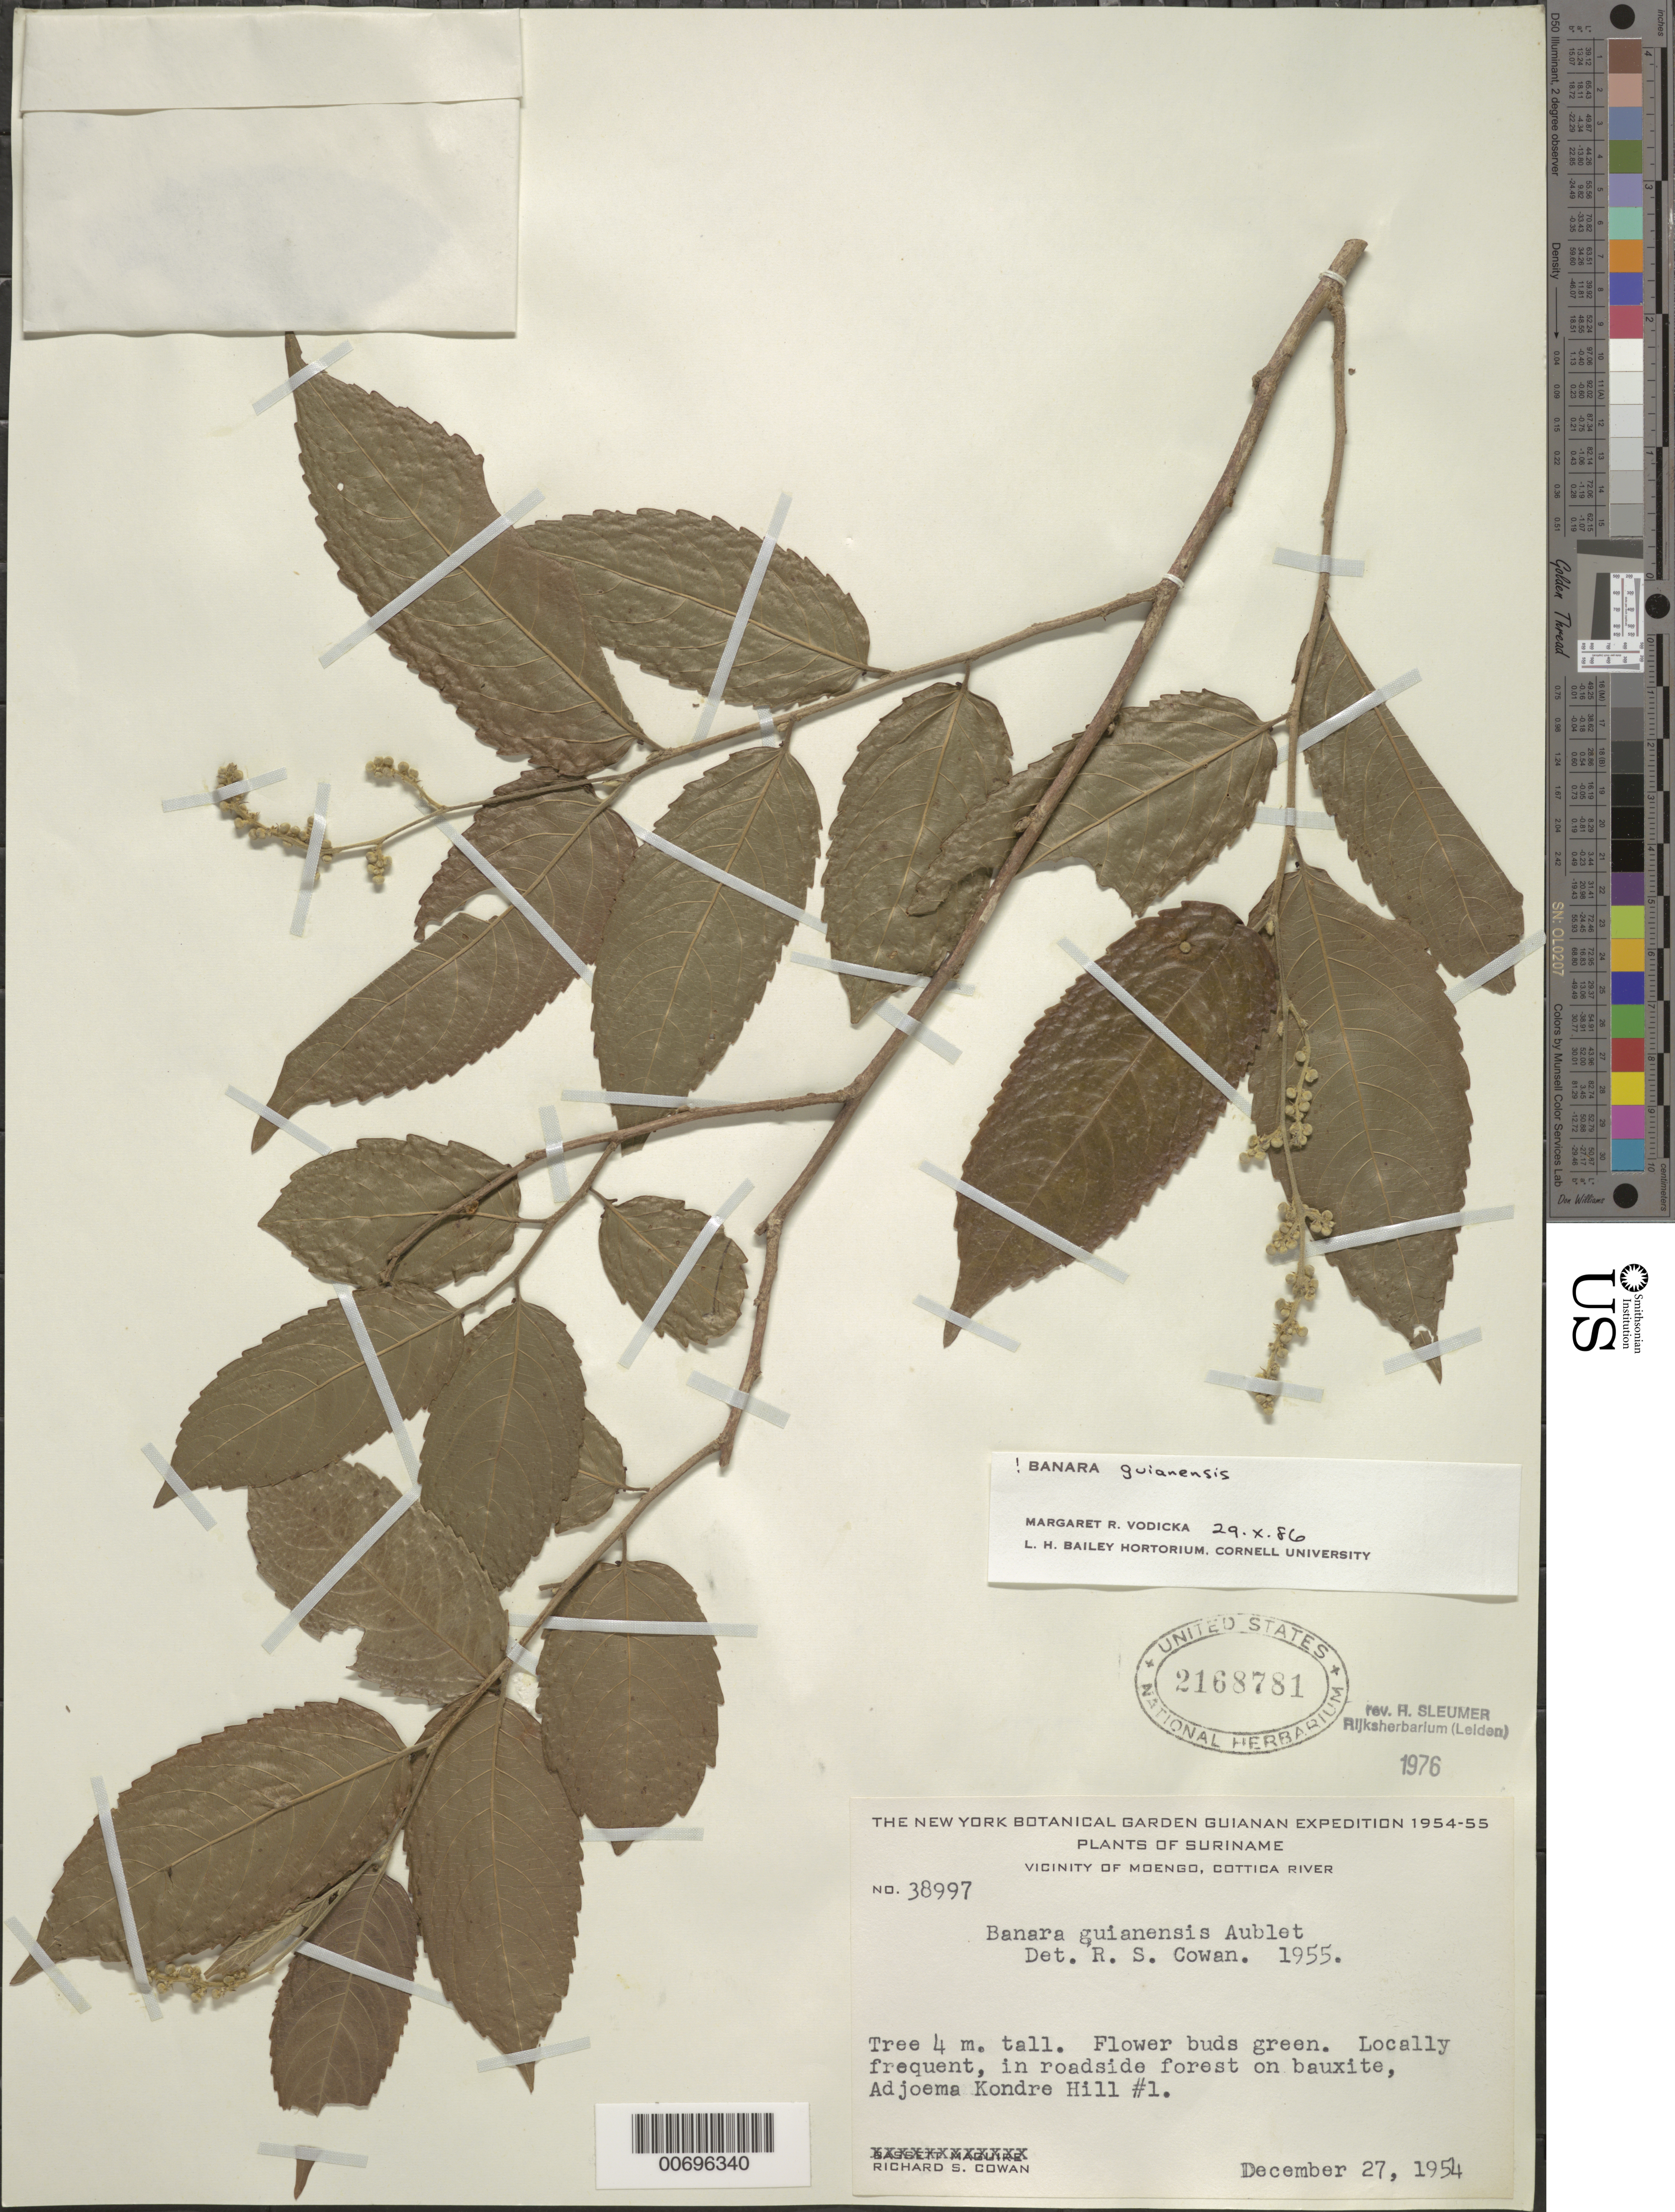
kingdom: Plantae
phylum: Tracheophyta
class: Magnoliopsida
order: Malpighiales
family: Salicaceae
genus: Banara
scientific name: Banara guianensis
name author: Aubl.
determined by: Vodicka, M.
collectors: R. S. Cowan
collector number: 38997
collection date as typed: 27-Dec-54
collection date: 1954-12-27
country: Suriname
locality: Adjoema Kondre Hill #1, road to Adjoema Kondre Village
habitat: In roadside forest on bauxite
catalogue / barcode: US 2168781